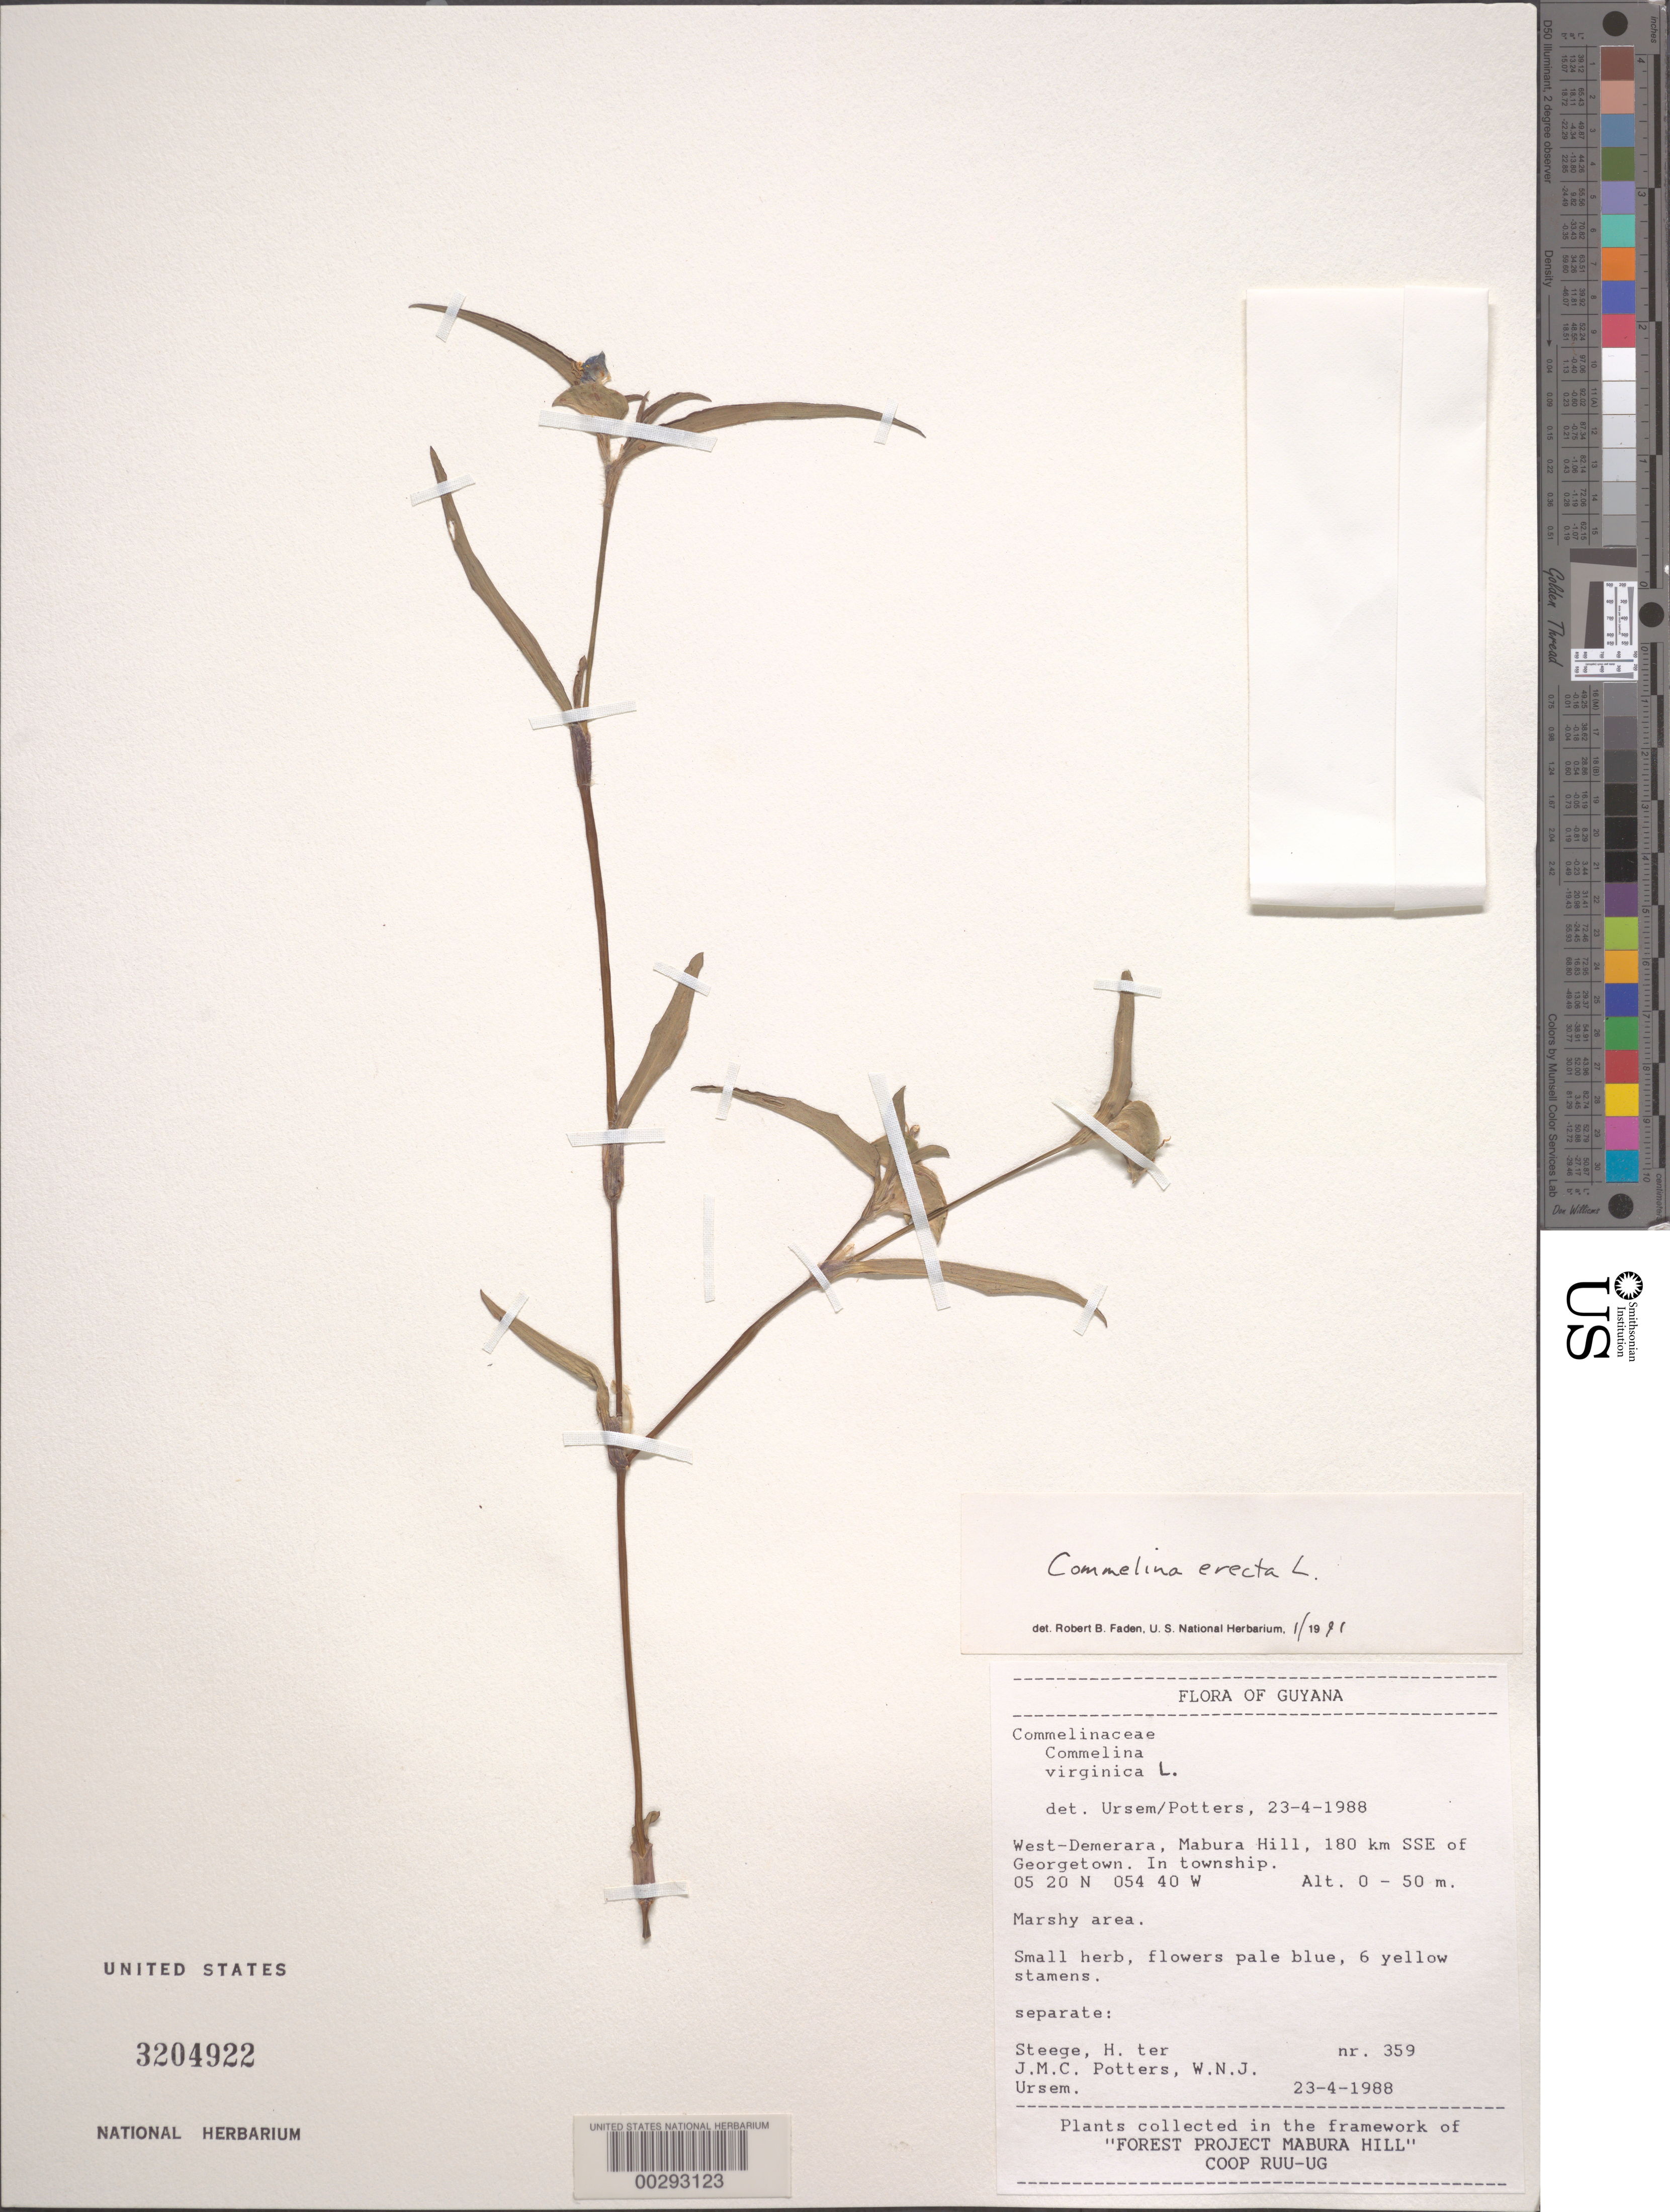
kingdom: Plantae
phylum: Tracheophyta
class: Liliopsida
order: Commelinales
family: Commelinaceae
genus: Cochliostema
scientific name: Cochliostema odoratissimum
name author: Lem.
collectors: H. ter Steege, J. Portters & W. Ursem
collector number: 359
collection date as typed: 23 Apr 1988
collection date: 1988-04-23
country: Guyana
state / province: Demerara-Mahaica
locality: Sse of georgetown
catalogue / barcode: US 3204922